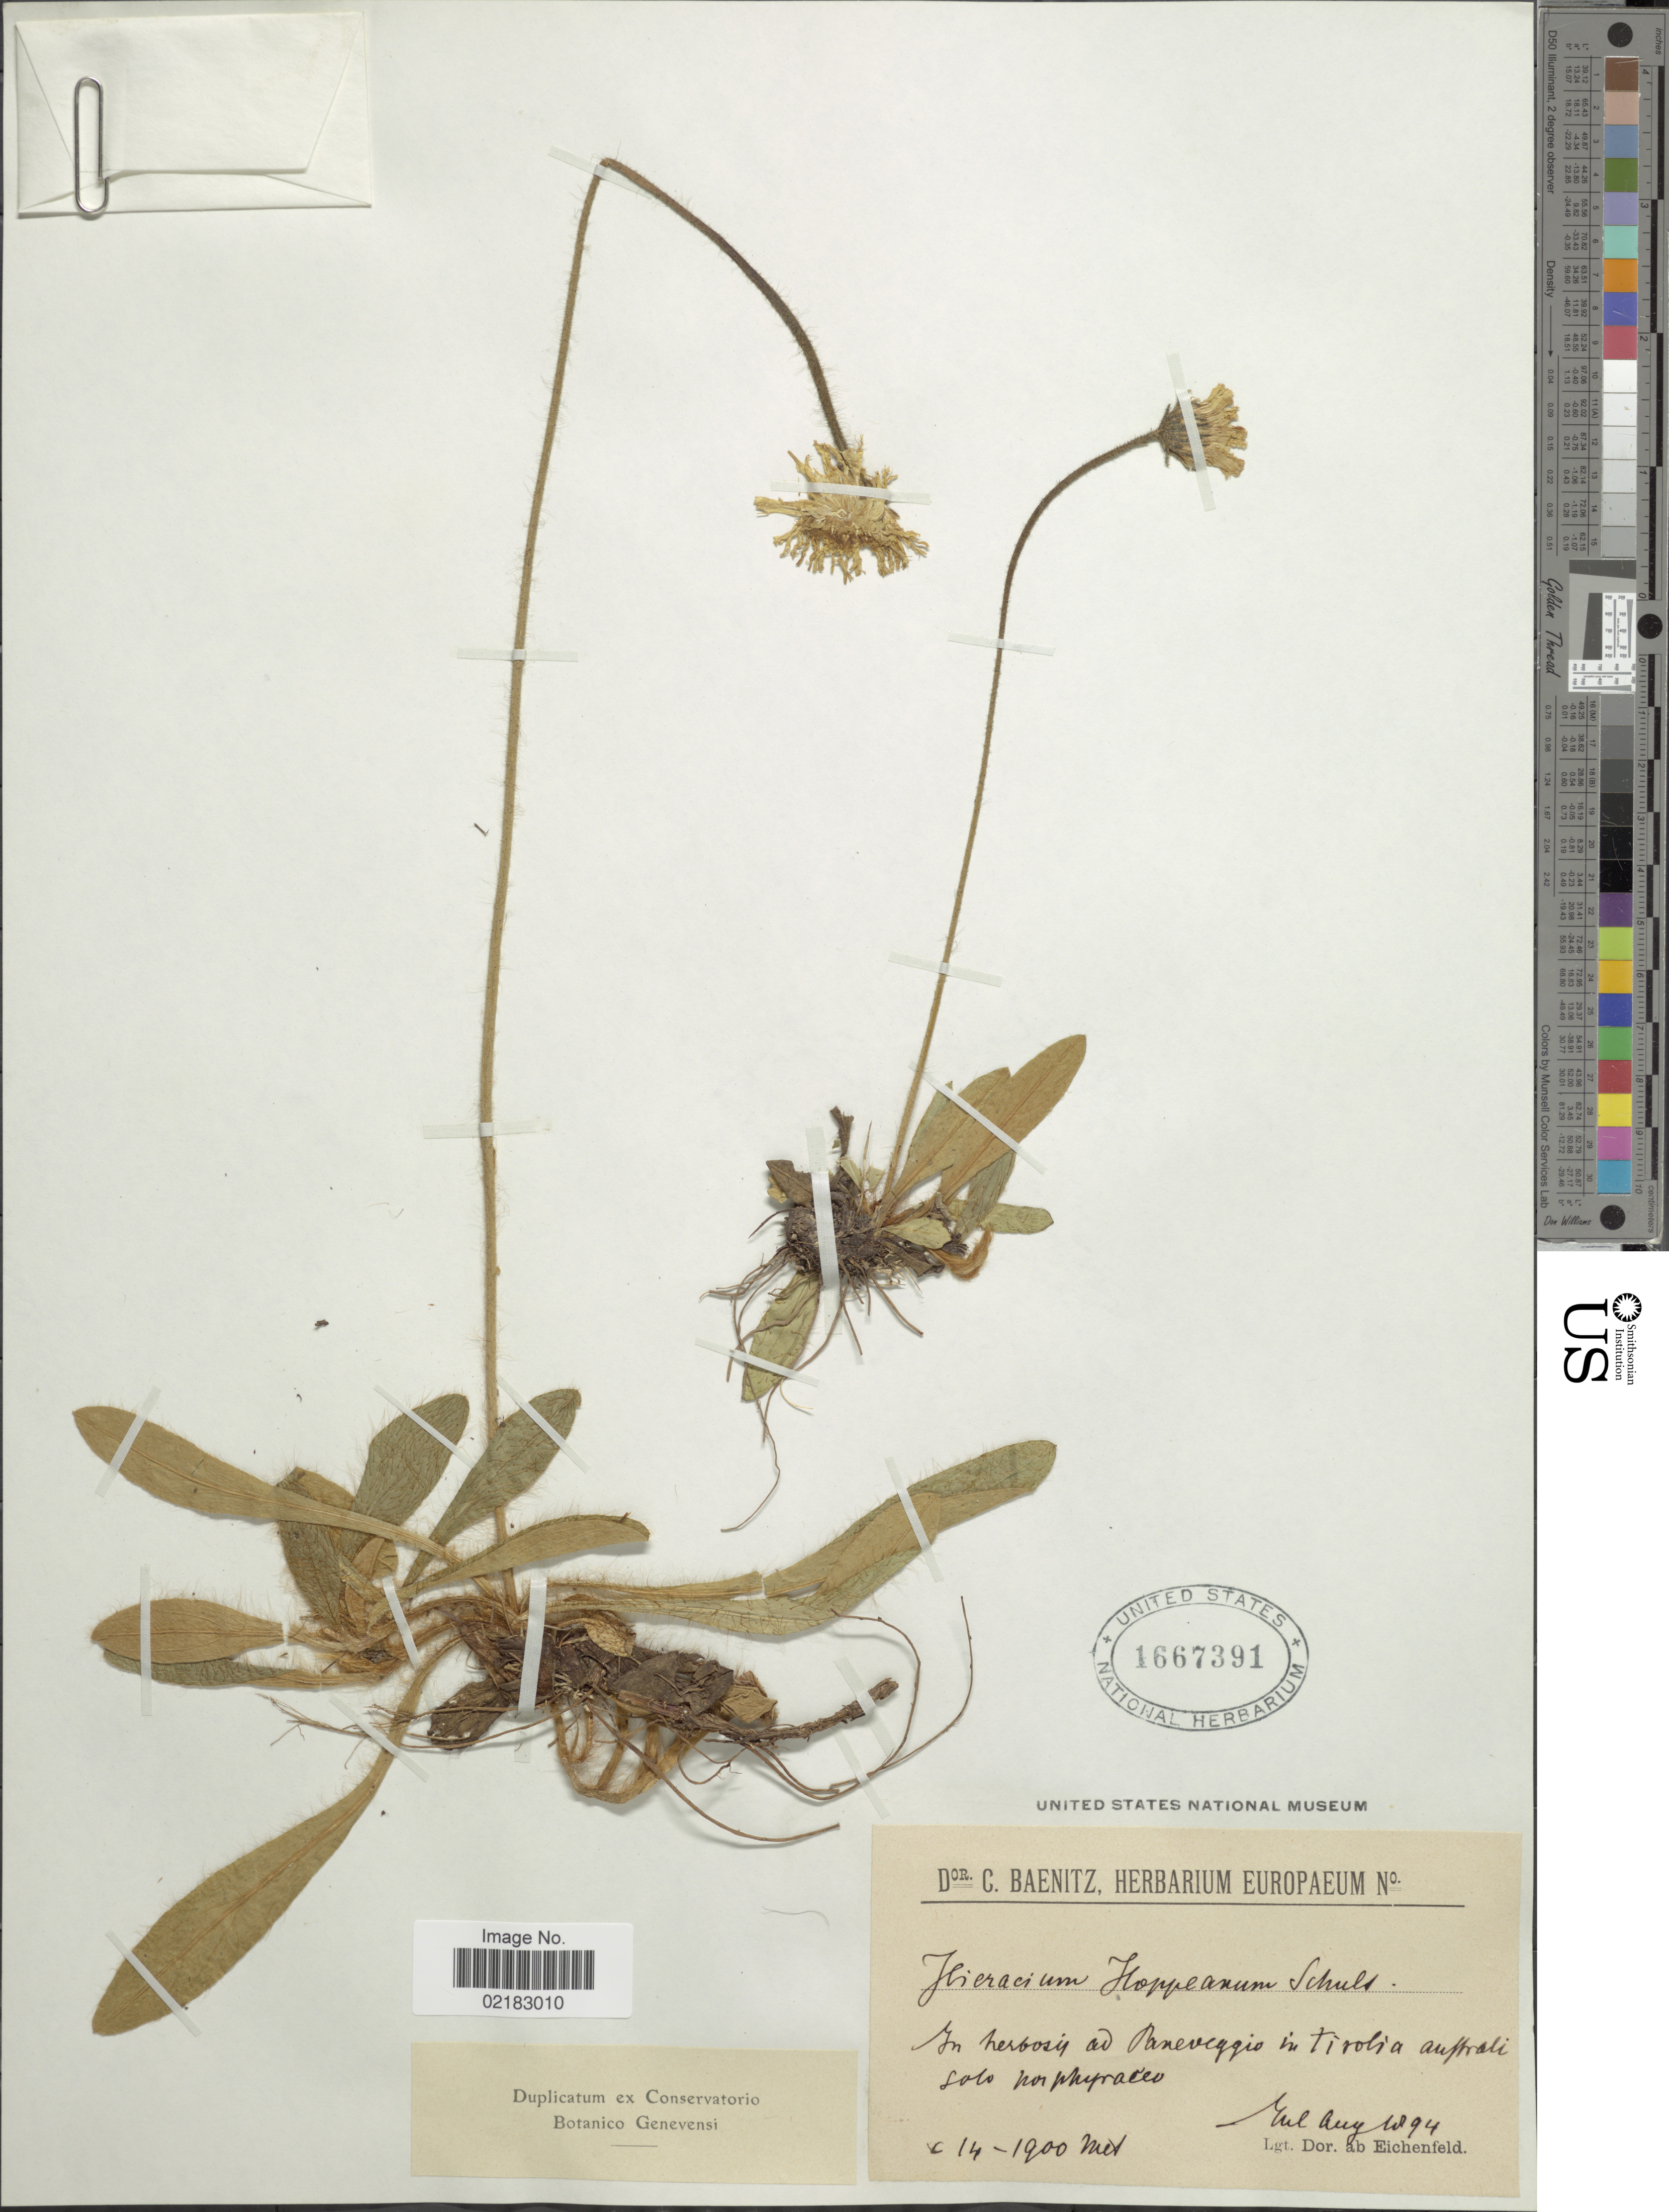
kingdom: Plantae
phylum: Tracheophyta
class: Magnoliopsida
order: Asterales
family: Asteraceae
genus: Hieracium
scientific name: Hieracium hoppeanum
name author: Schult.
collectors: D. Eichenfeld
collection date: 1894-07/1894-08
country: Italy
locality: In Zerbosia ad Paneveggio in tirolia auftralo solo kon Phyraei [interpreted]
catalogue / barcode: US 1667391